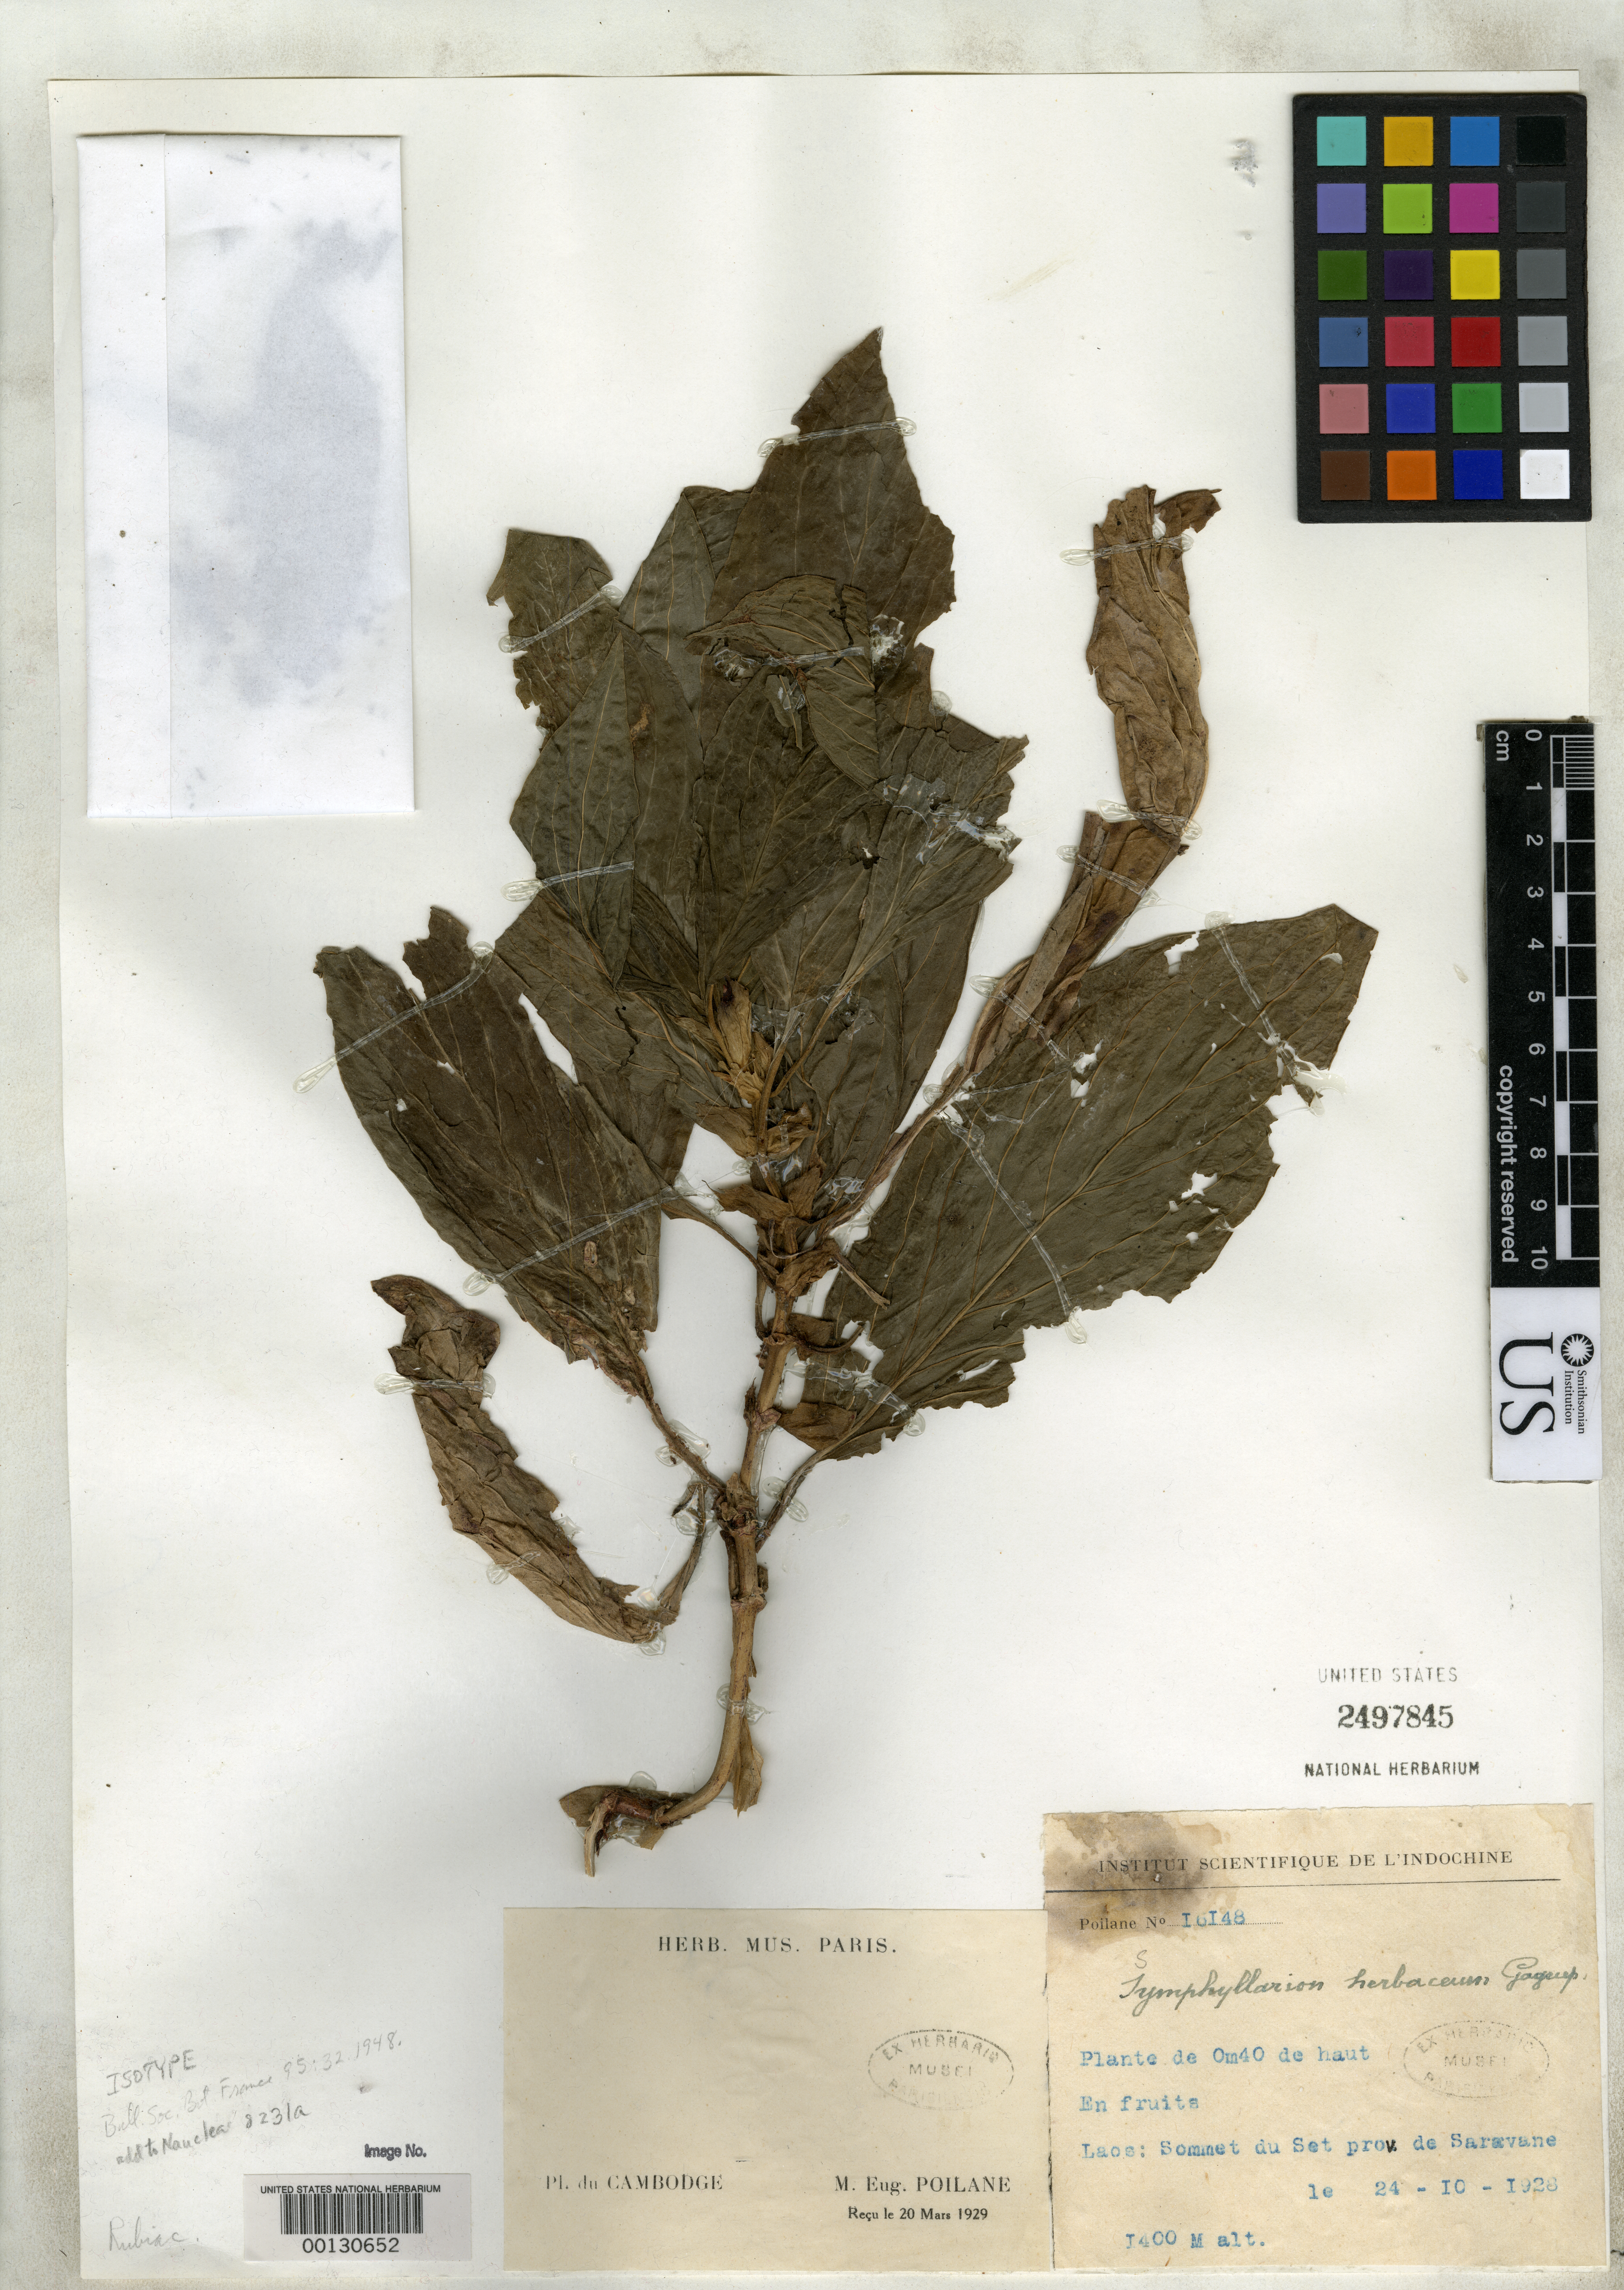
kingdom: Plantae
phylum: Tracheophyta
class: Magnoliopsida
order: Gentianales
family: Rubiaceae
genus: Symphyllarion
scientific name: Symphyllarion herbaceum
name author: Gagnep.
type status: Isotype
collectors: E. Poilane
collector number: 16148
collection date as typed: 24 Oct 1928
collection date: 1928-10-24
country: Laos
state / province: Saravane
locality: Summit of Pou-set.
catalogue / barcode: US 2497845